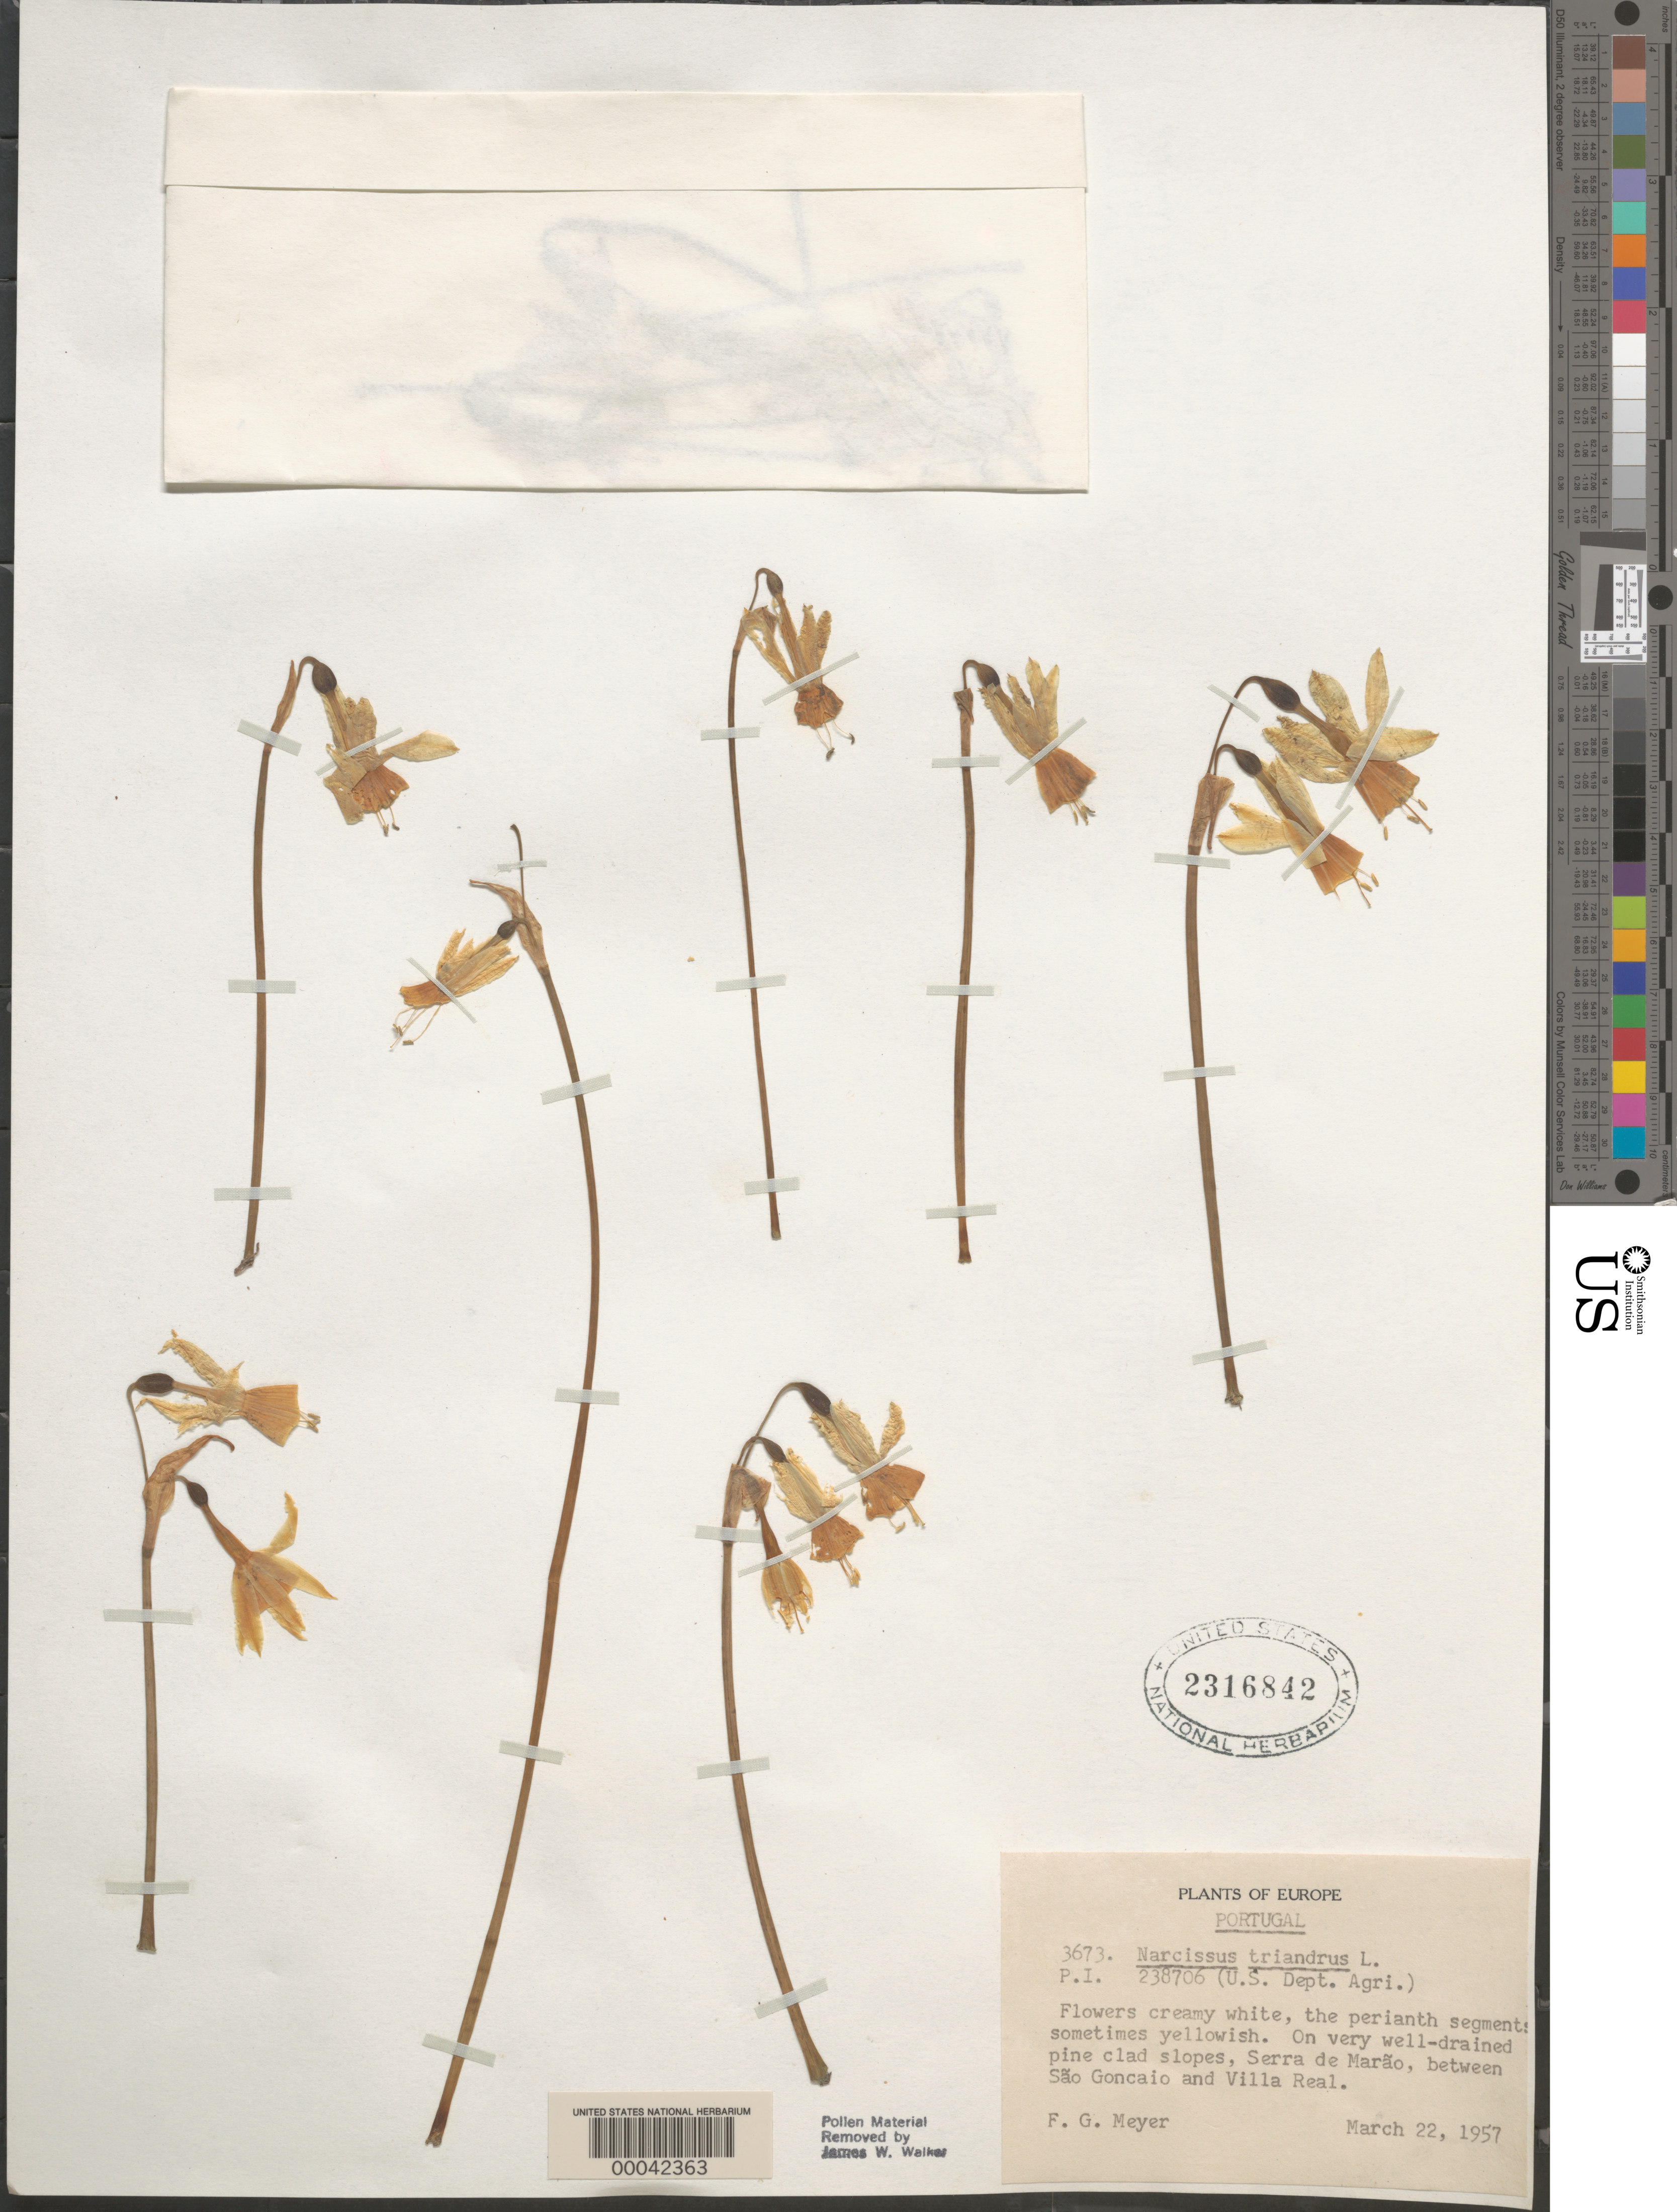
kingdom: Plantae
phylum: Tracheophyta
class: Liliopsida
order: Asparagales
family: Amaryllidaceae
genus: Narcissus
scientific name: Narcissus triandrus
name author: L.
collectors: F. G. Meyer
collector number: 3673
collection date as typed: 22 Mar 1957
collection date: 1957-03-22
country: Portugal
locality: Serra de marao, between sao goncaio and villa real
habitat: On very well-drained pine clad slopes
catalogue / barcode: US 2316842